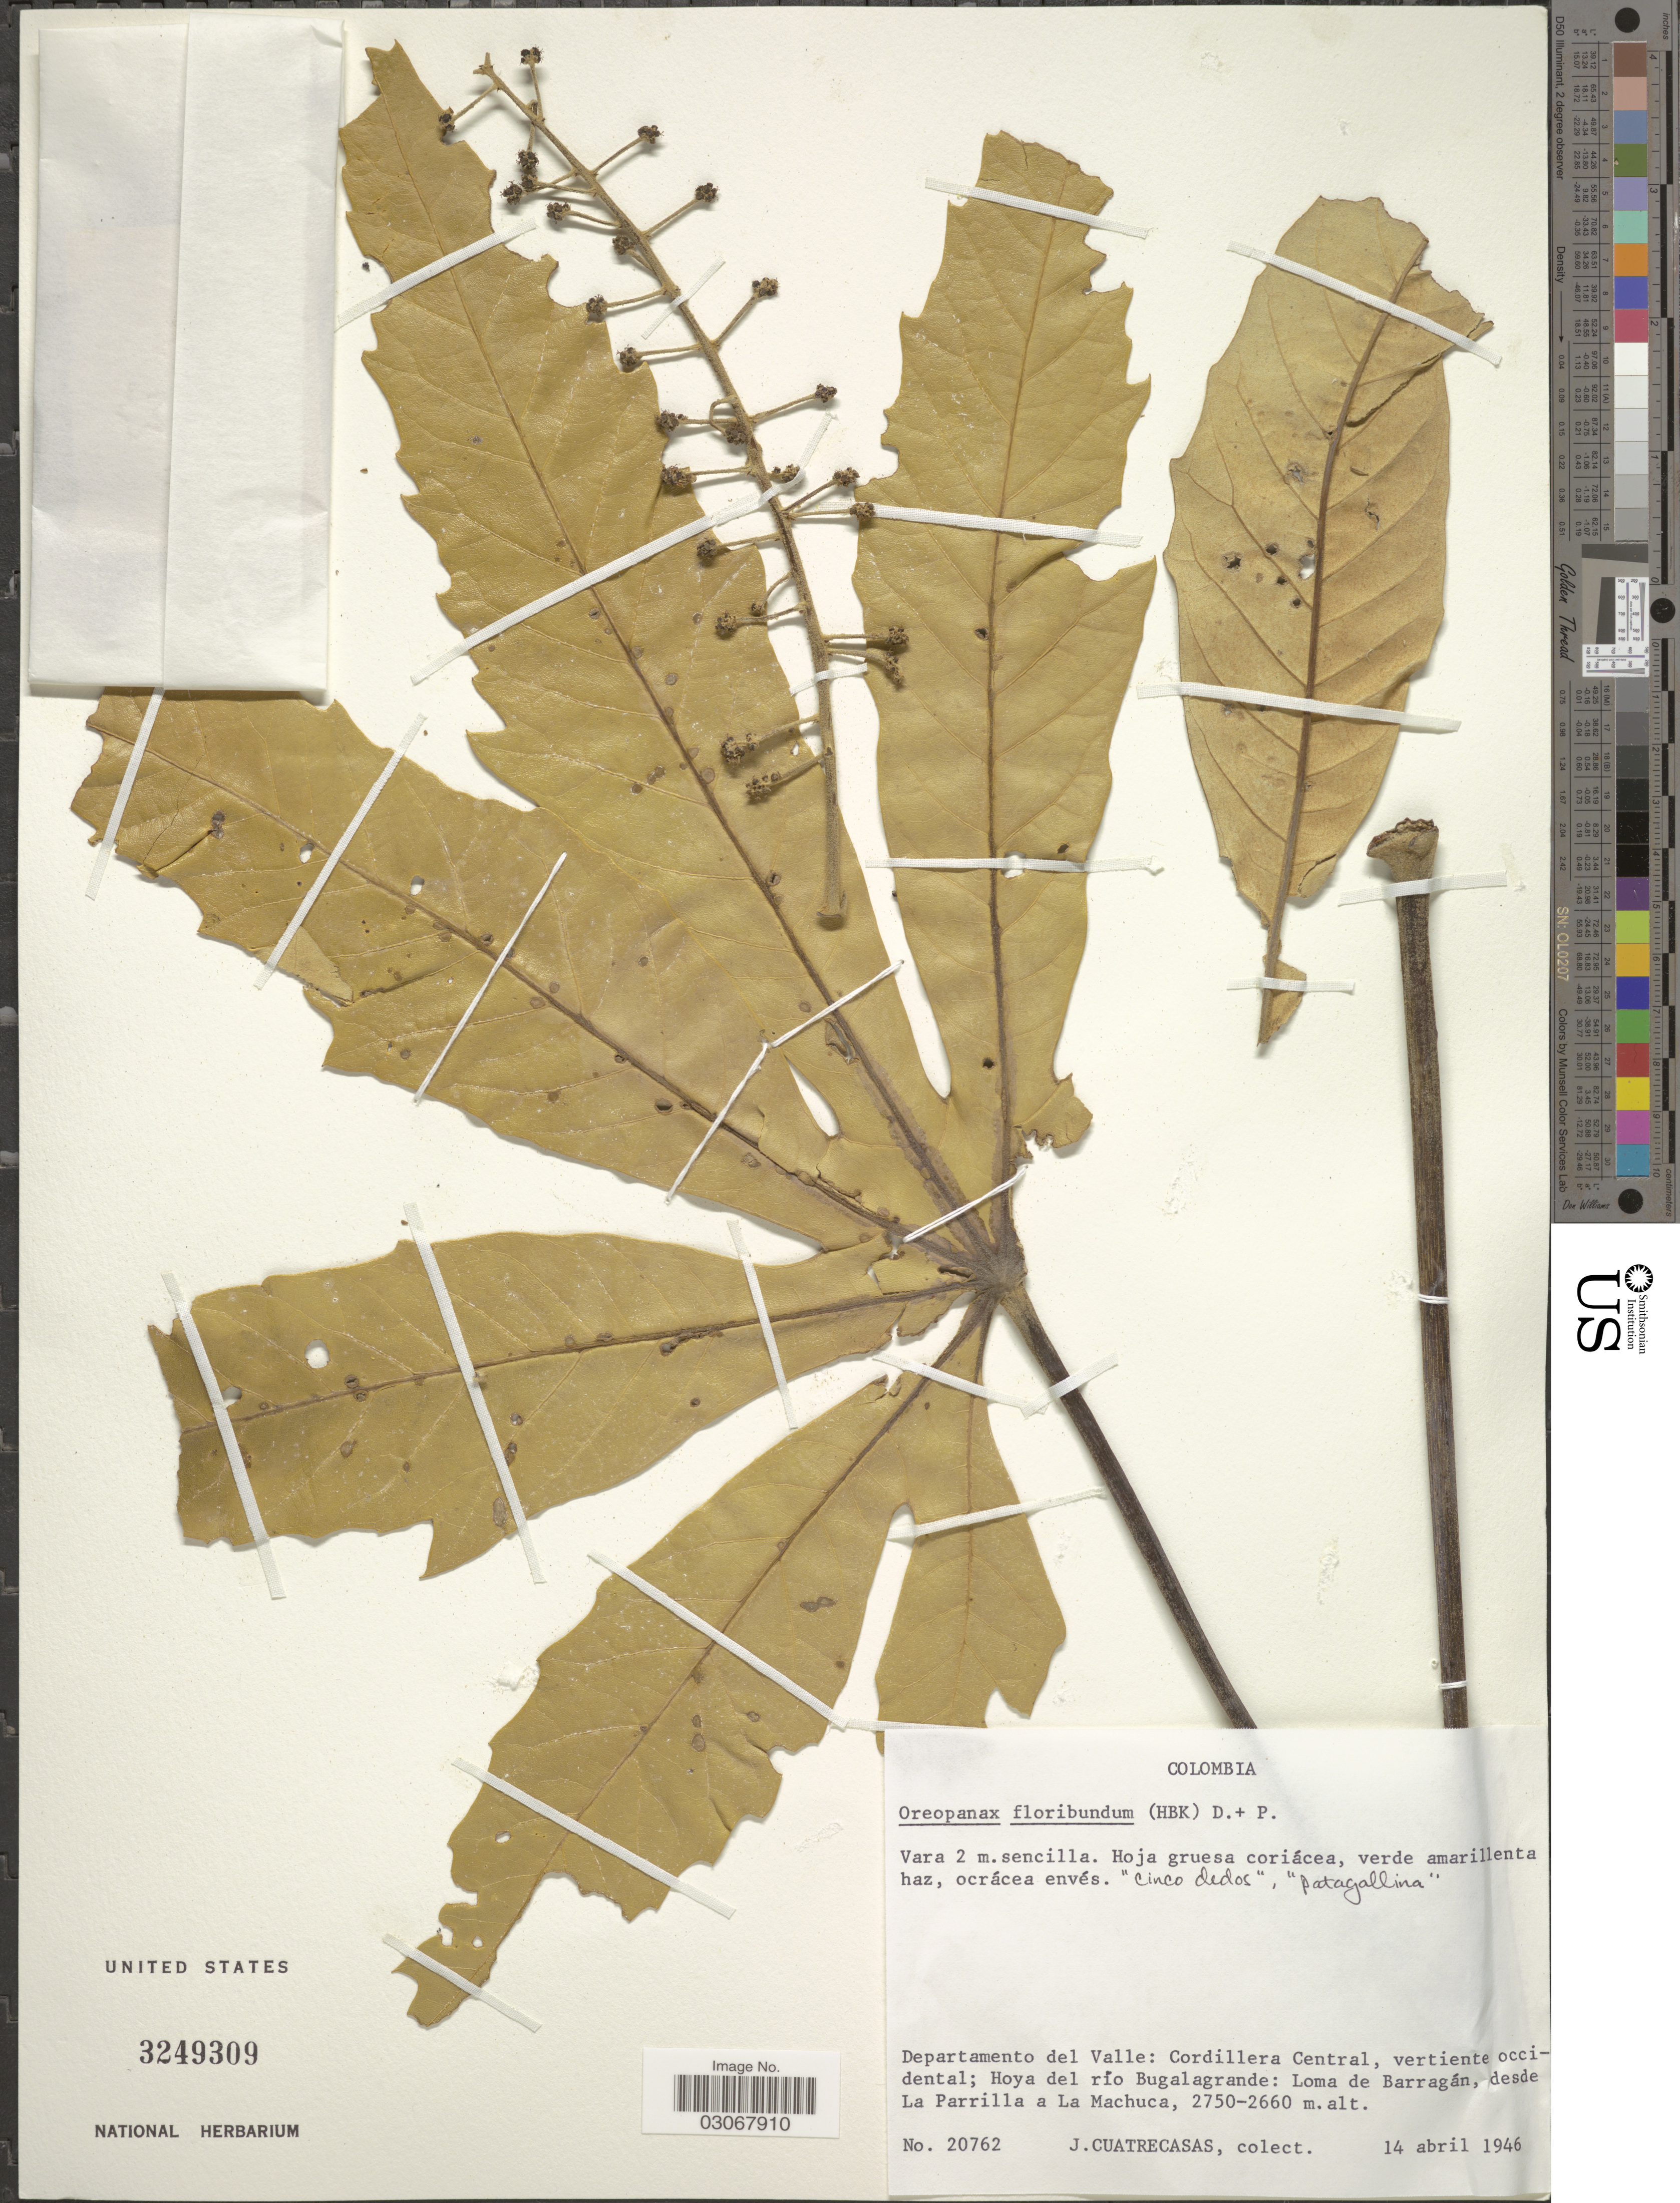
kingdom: Plantae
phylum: Tracheophyta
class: Magnoliopsida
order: Apiales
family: Araliaceae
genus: Oreopanax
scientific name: Oreopanax floribundus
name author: (Kunth) Decne. & Planch.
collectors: J. Cuatrecasas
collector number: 20762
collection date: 1946-04-14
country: Colombia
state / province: Valle del Cauca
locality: Departamento del Valle: Cordillera Central, vertiente occidental; Hoya del río Bugalagrande: Loma de Barragán, desde La Parrilla a La Machuca.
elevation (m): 2660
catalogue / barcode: US 3249309